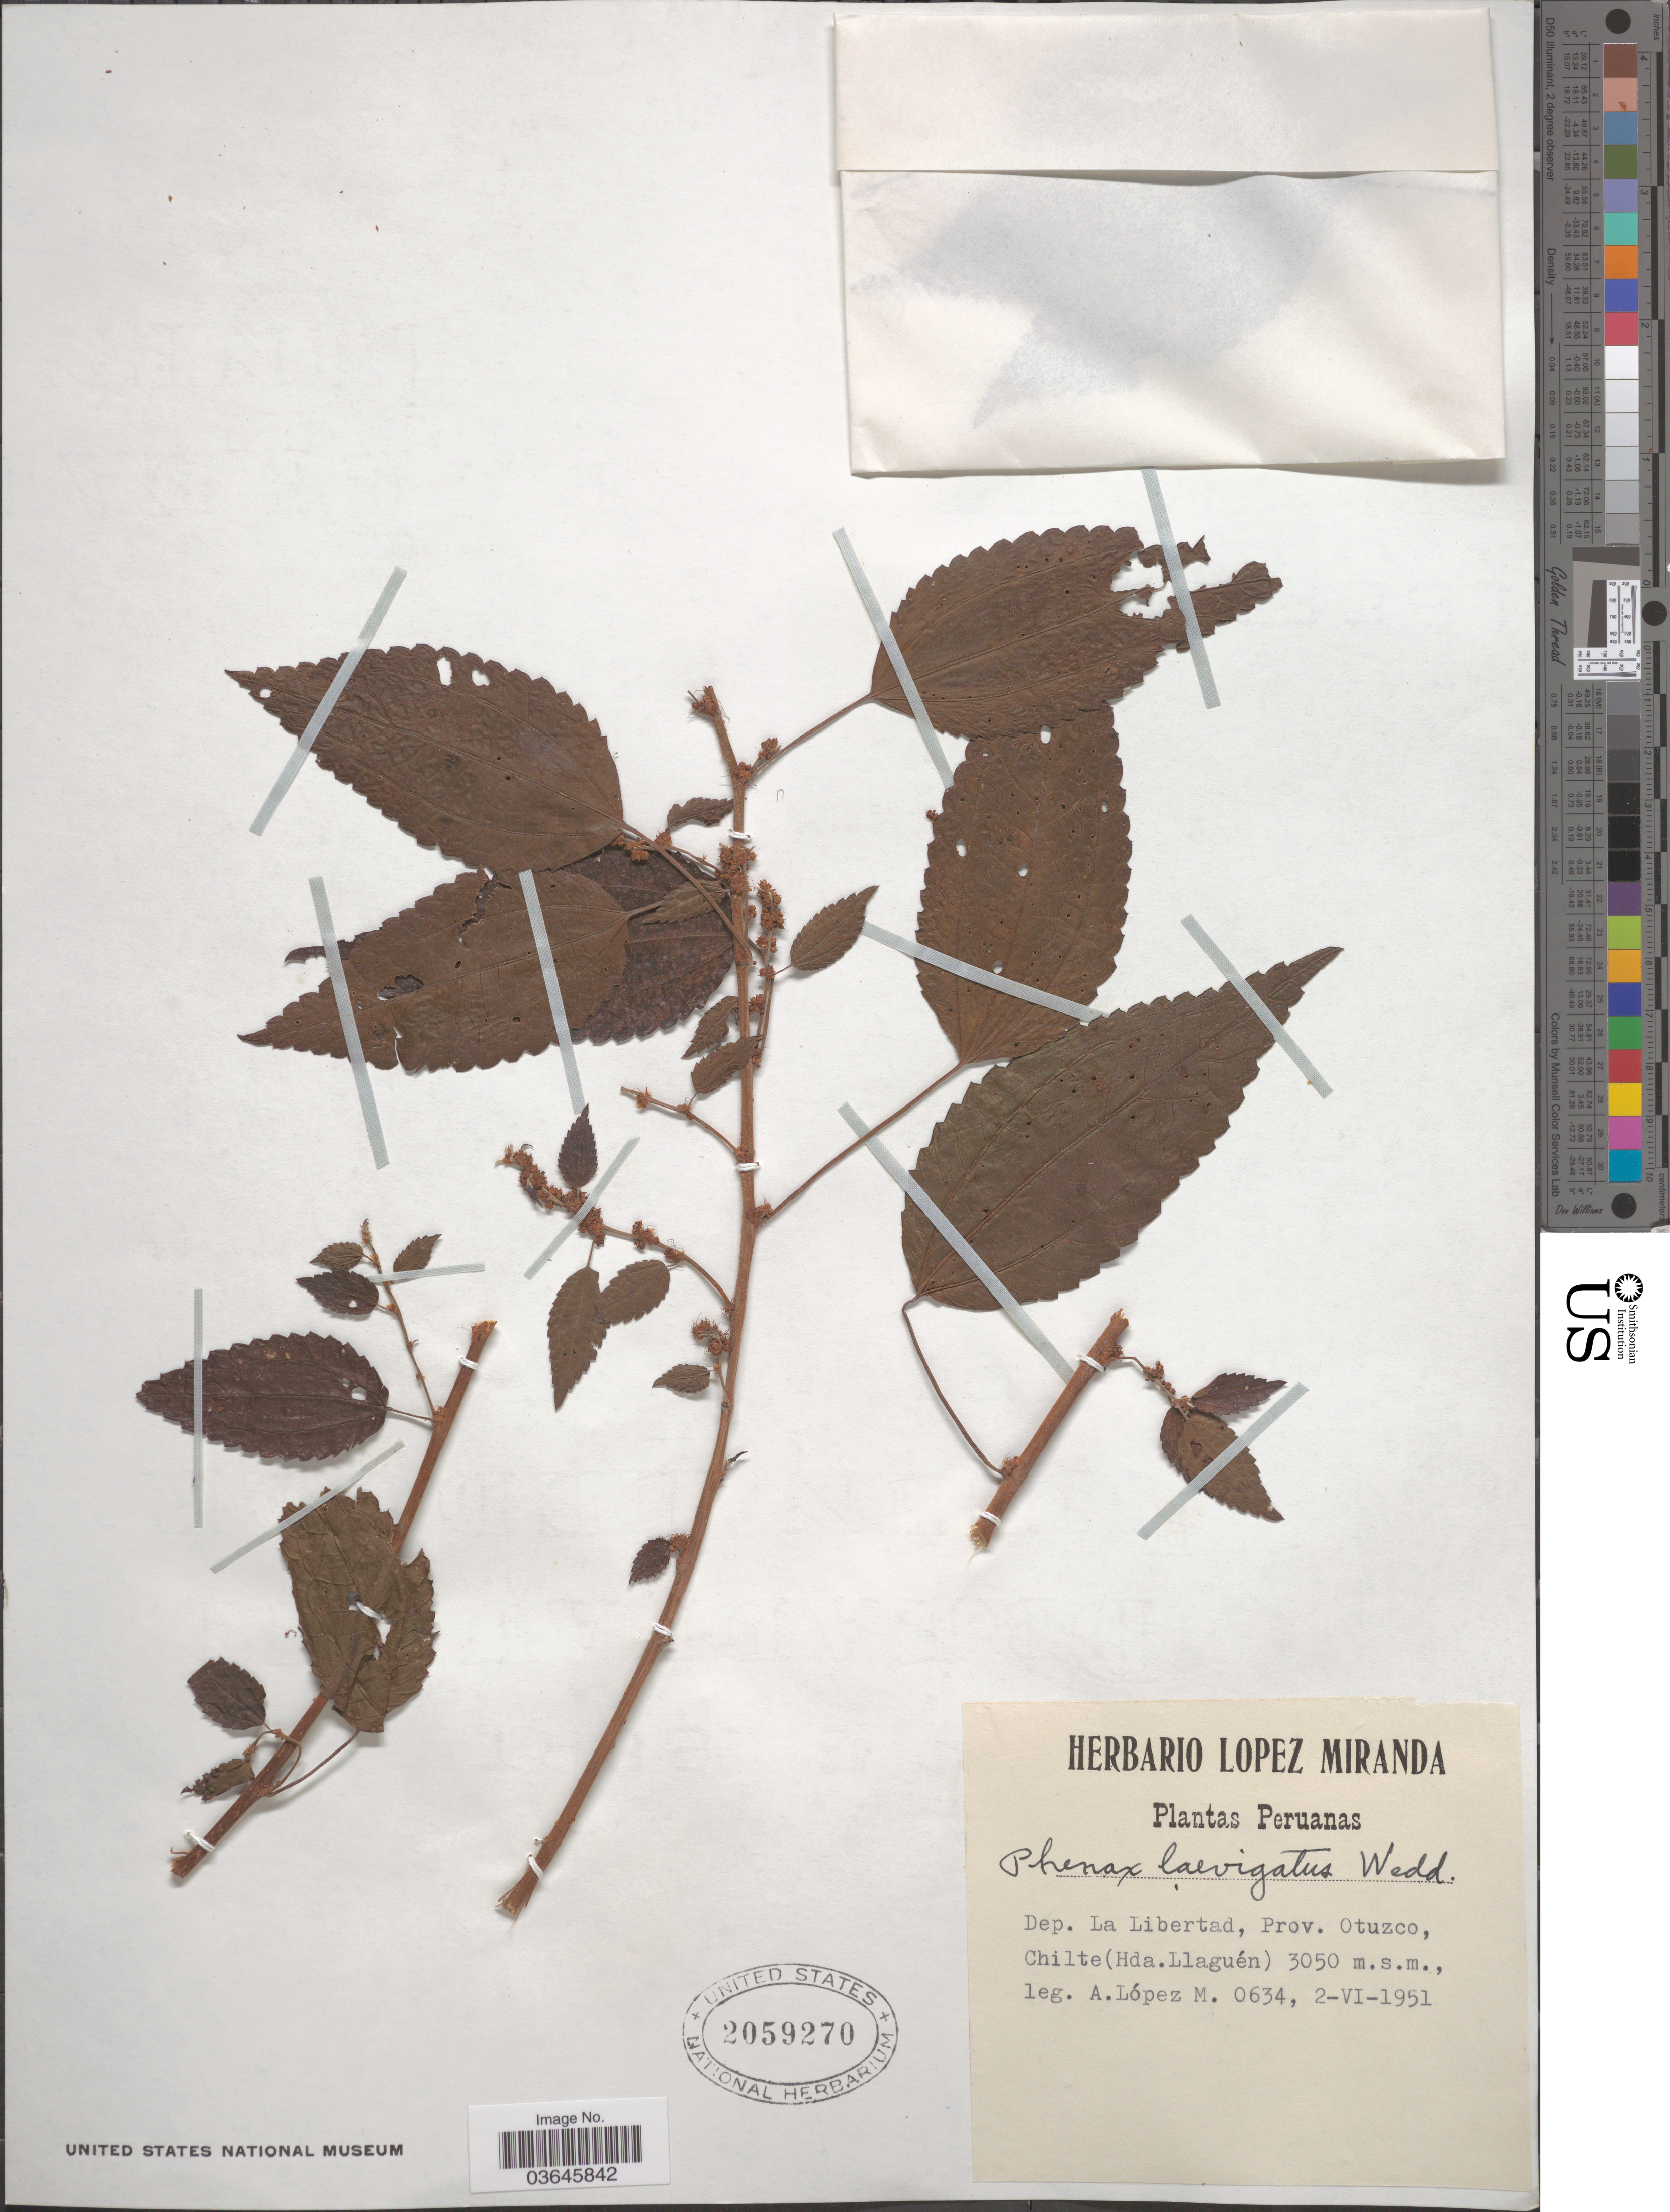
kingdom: Plantae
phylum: Tracheophyta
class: Magnoliopsida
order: Rosales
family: Urticaceae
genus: Phenax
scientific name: Phenax laevigatus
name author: Wedd.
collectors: A. López M.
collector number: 0634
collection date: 1951-06-02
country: Peru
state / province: La Libertad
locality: Dep. La Libertad, Prov. Otuzco, Chilte (Hda. Llaguén).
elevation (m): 3050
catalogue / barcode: US 2059270